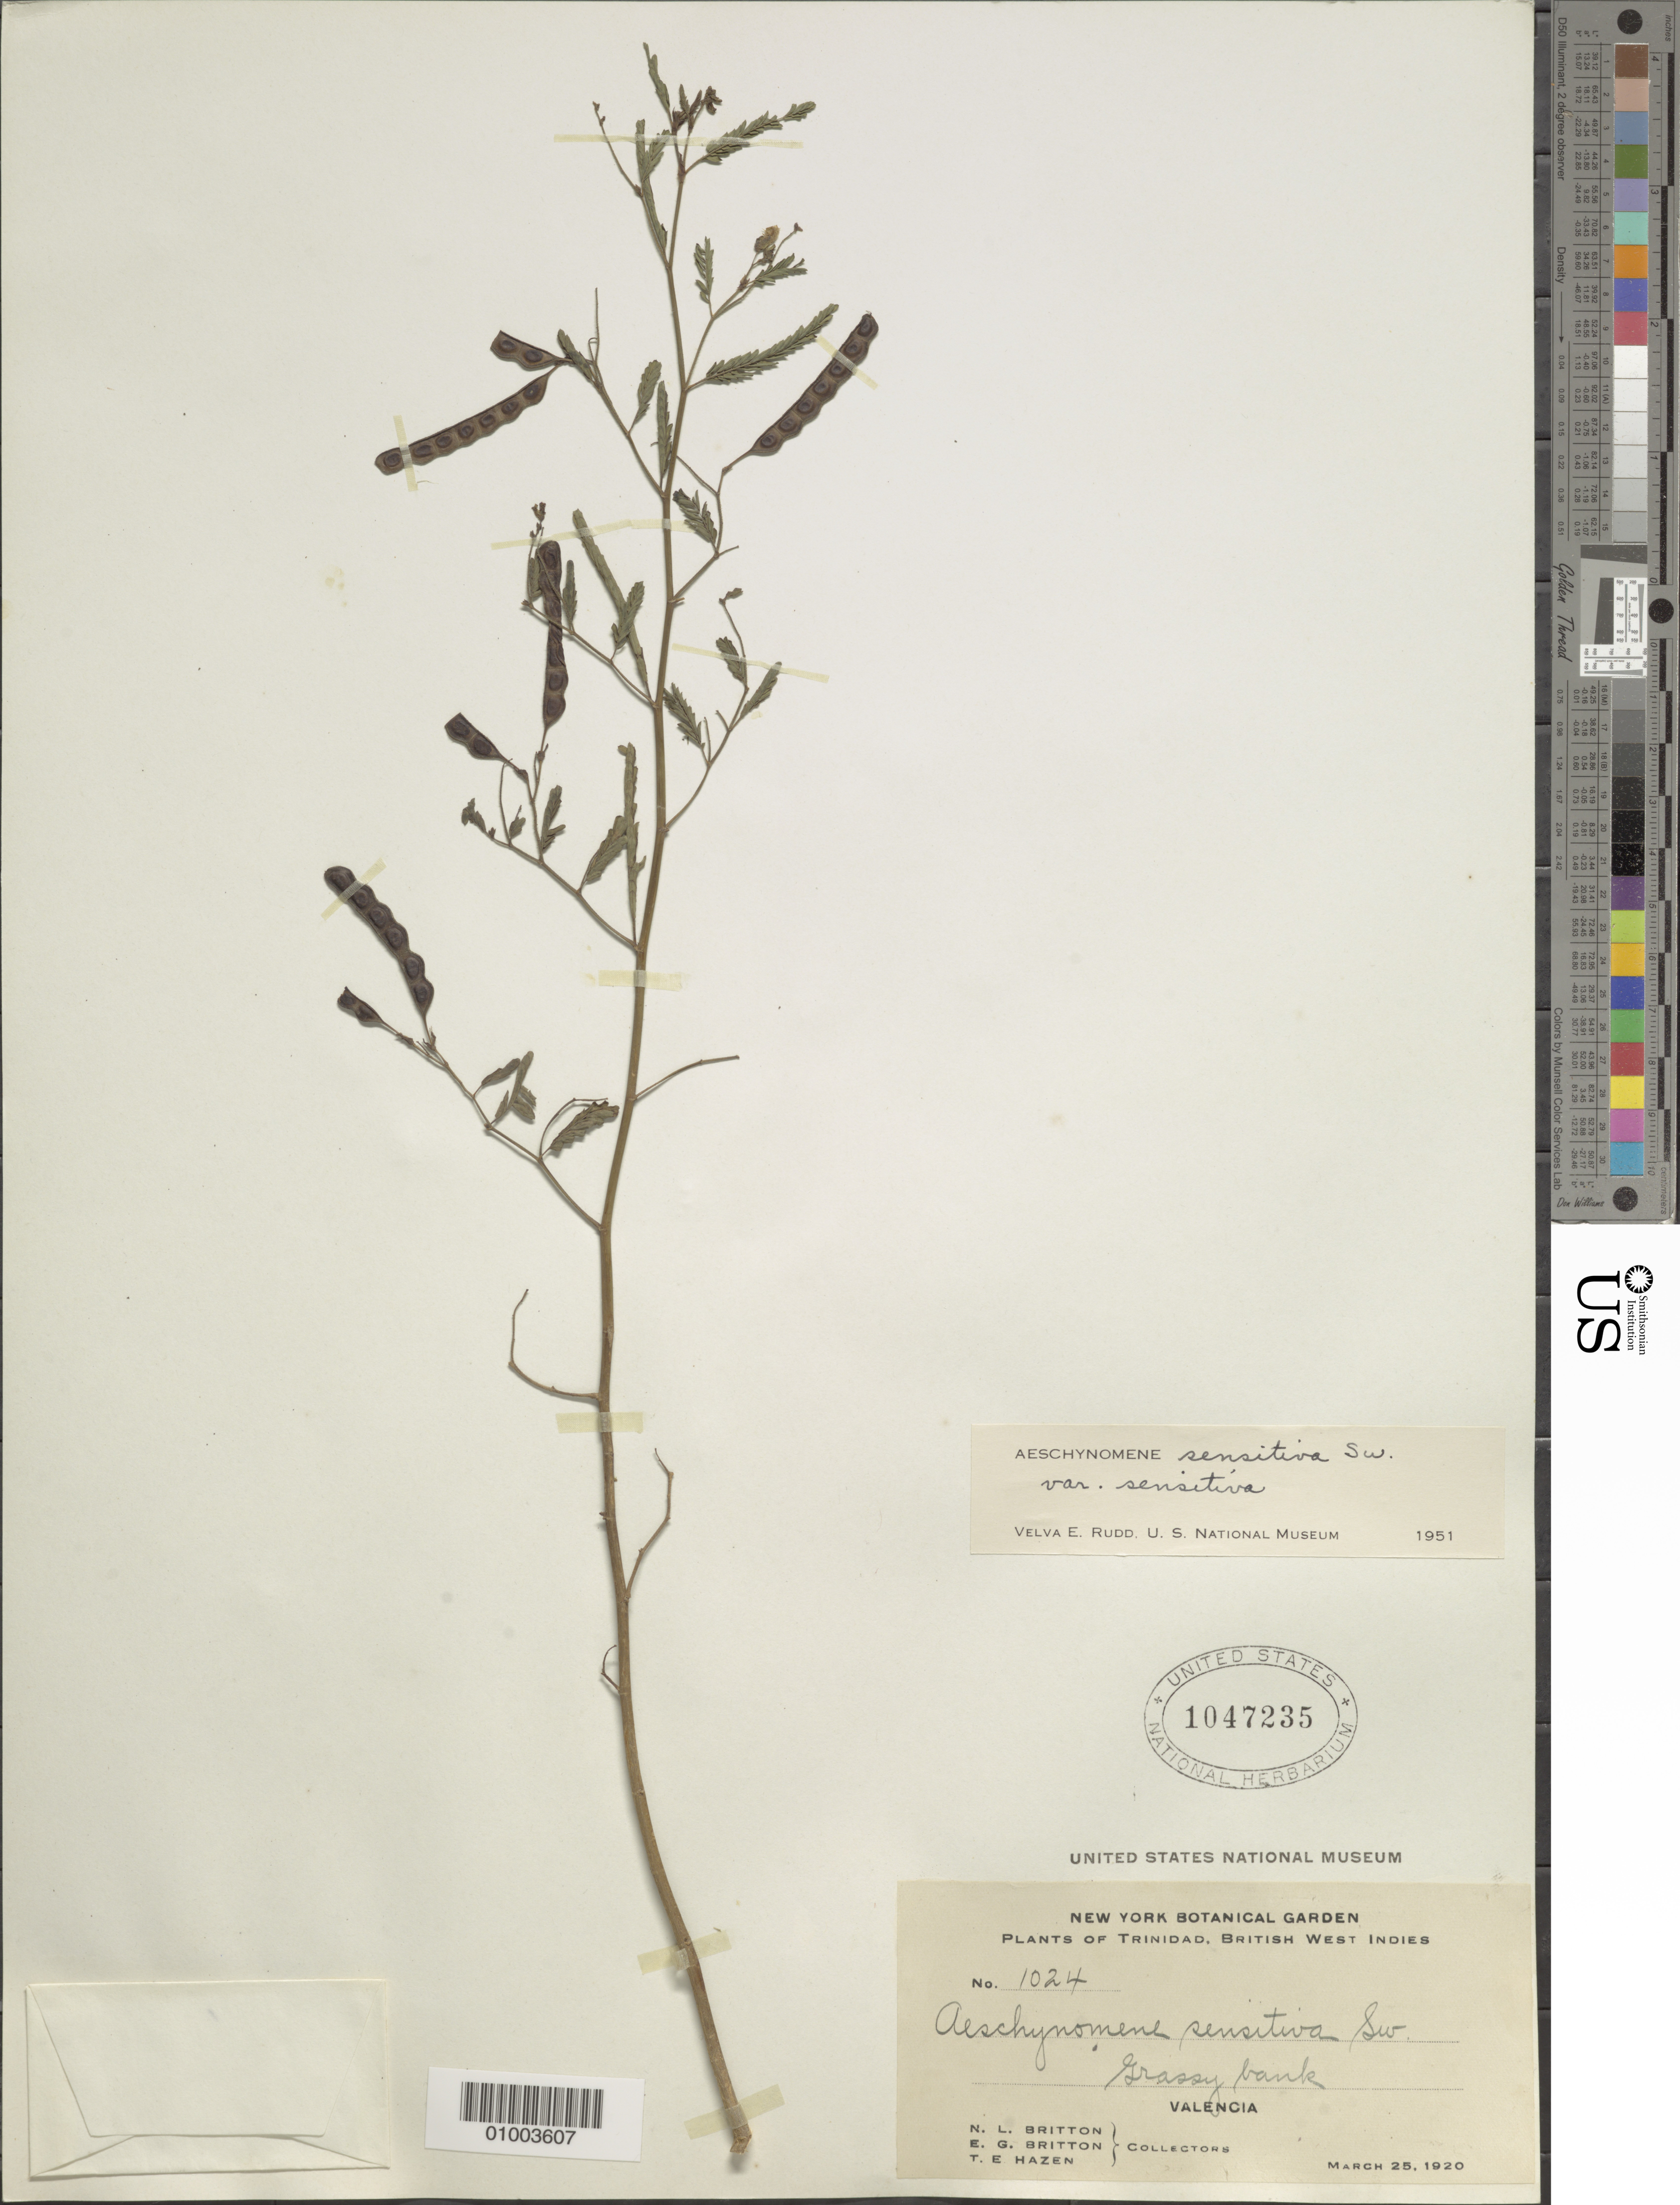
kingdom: Plantae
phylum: Tracheophyta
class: Magnoliopsida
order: Fabales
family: Fabaceae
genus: Aeschynomene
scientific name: Aeschynomene sensitiva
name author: Sw.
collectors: N. Britton, N. Britton, E. G. Britton & T. E. Hazen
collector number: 1024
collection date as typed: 25 Mar 1920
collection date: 1920-03-25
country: Trinidad and Tobago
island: Trinidad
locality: Grassy bank. Valengia.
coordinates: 0 N, 0 E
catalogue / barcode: US 1047235